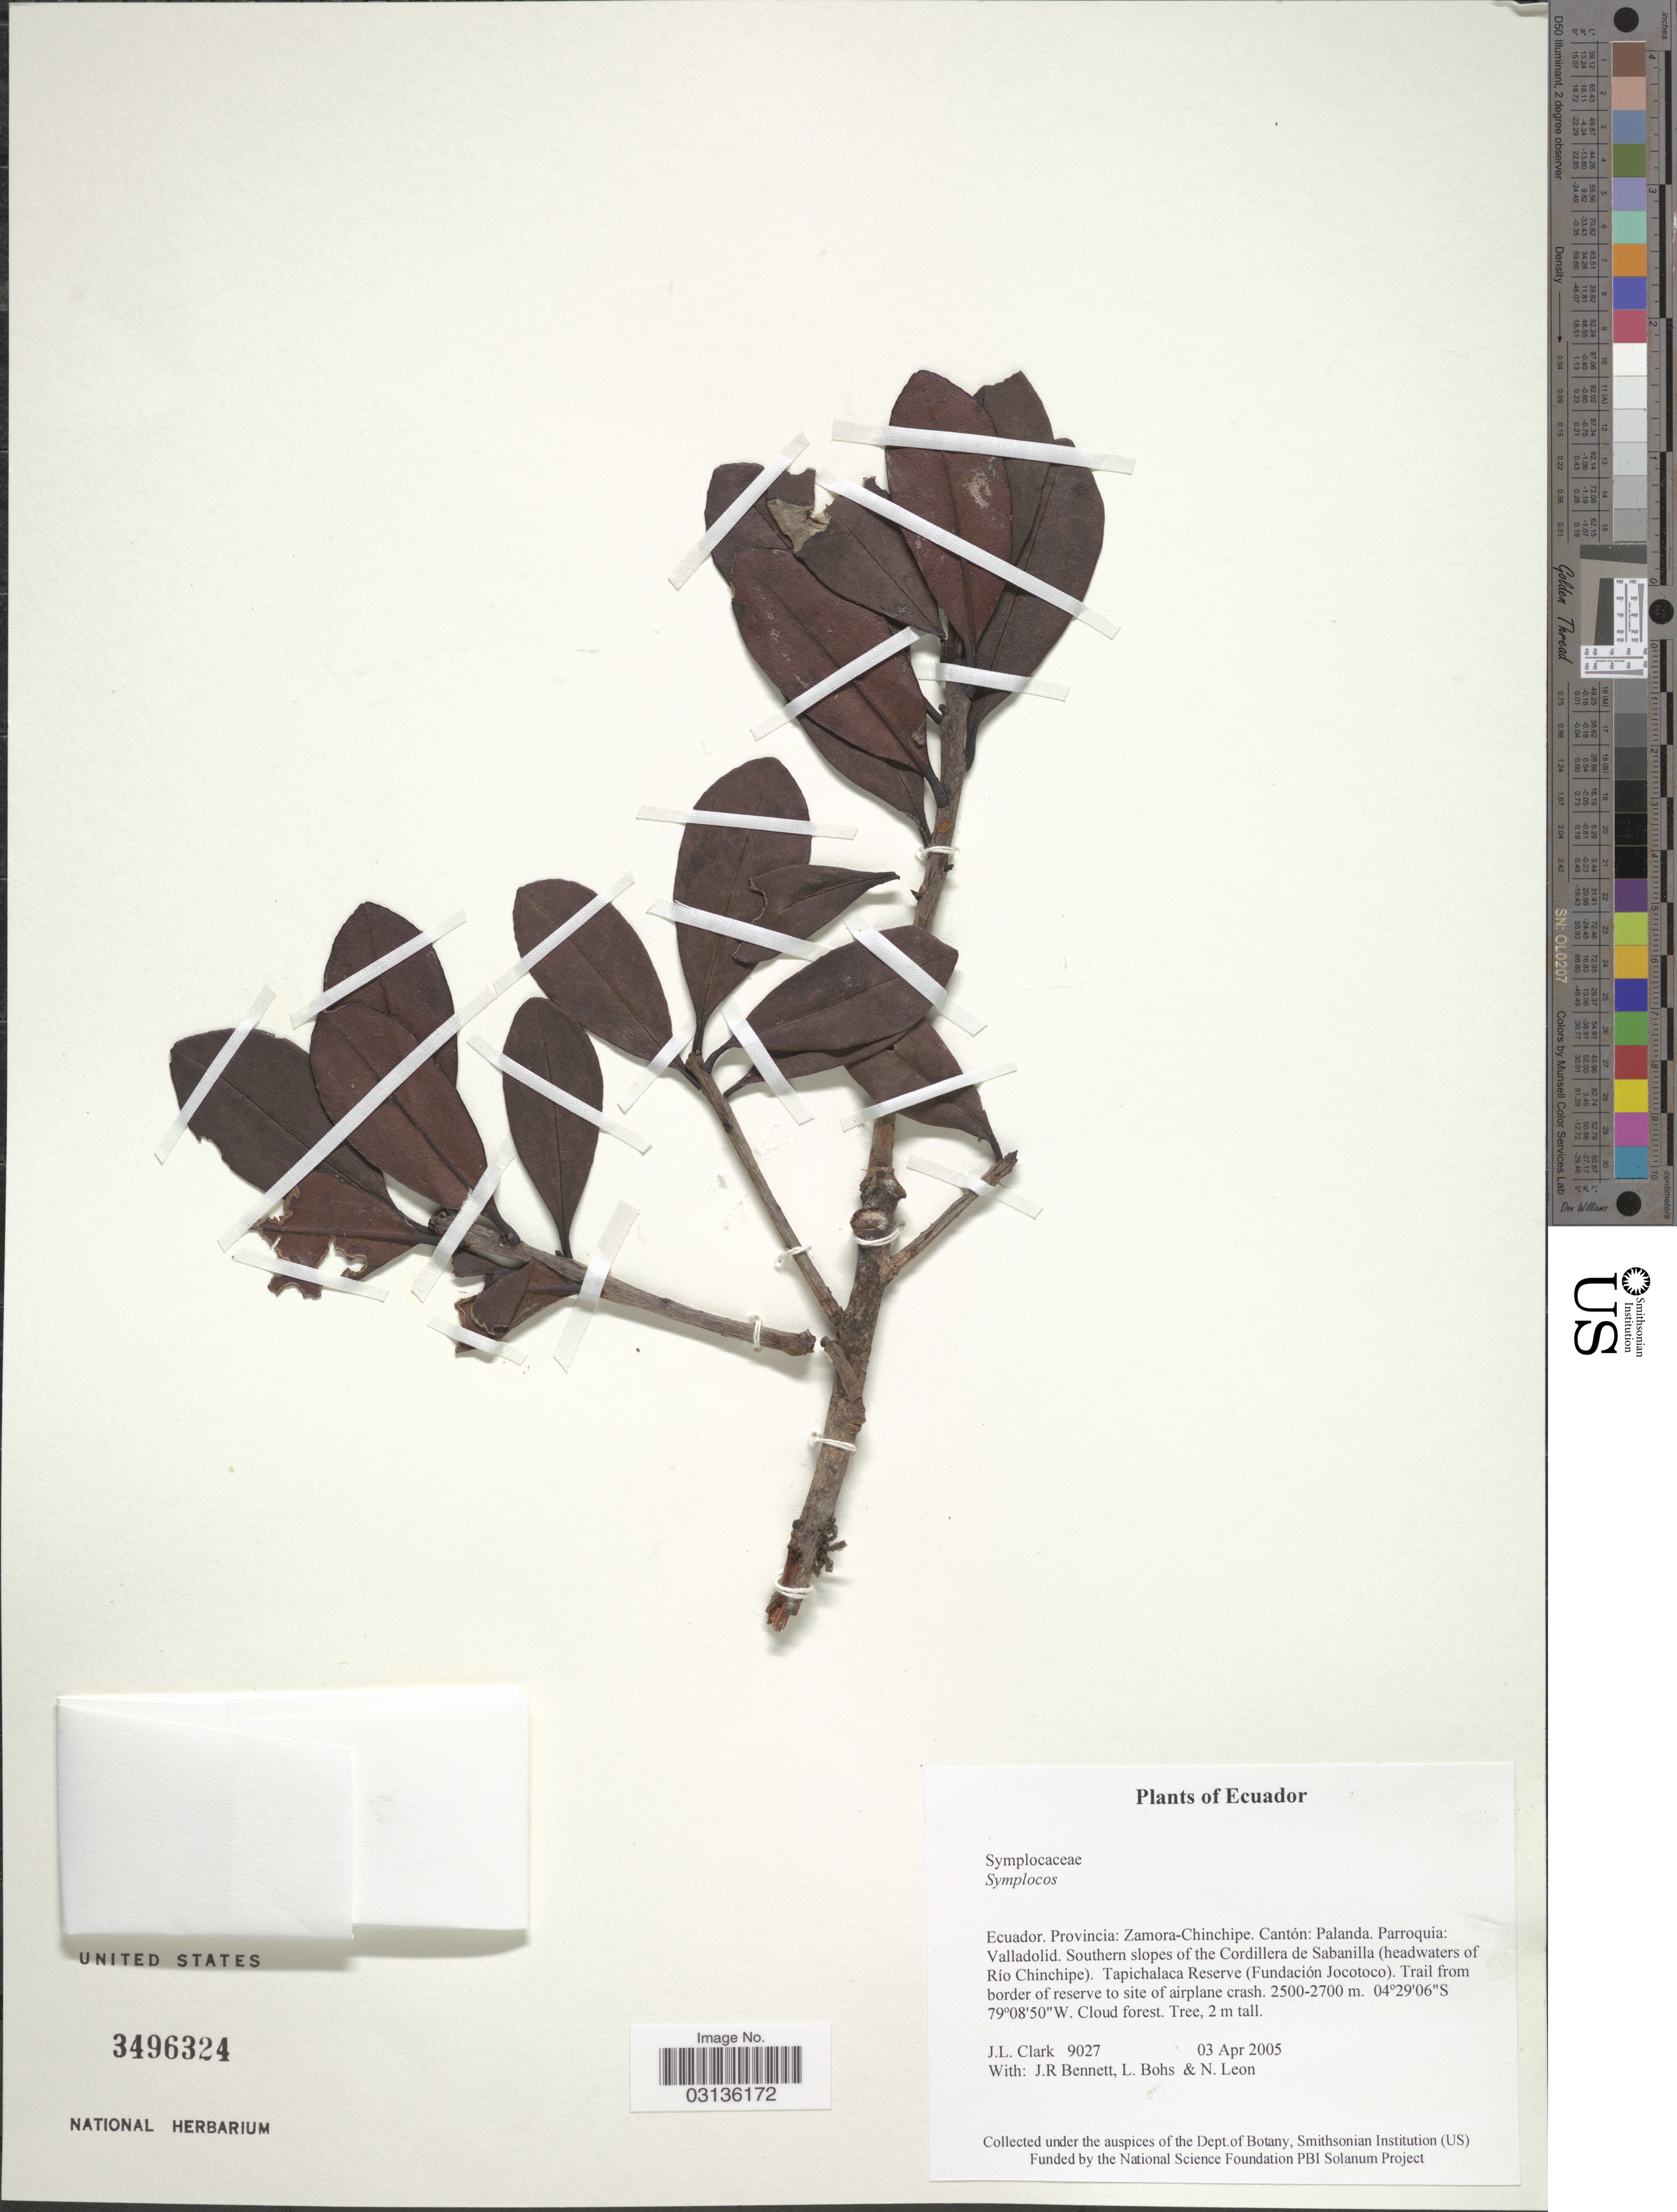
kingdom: Plantae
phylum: Tracheophyta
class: Magnoliopsida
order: Ericales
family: Symplocaceae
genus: Symplocos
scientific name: Symplocos sp.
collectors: J. L. Clark, J. R. Bennett, L. A. Bohs & N. Leon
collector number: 9027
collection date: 2005-04-03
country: Ecuador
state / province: Zamora-Chinchipe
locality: Cantón: Palandra. Parroquia: Valladolid. Southern slopes of the Cordillera de Sabanilla (headwaters of Río Chinchipe). Tapichalaca Reserve (Fundación Jocotoco). Trail from border of reserve to site of airplane crash.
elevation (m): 2500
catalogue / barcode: US 3496324